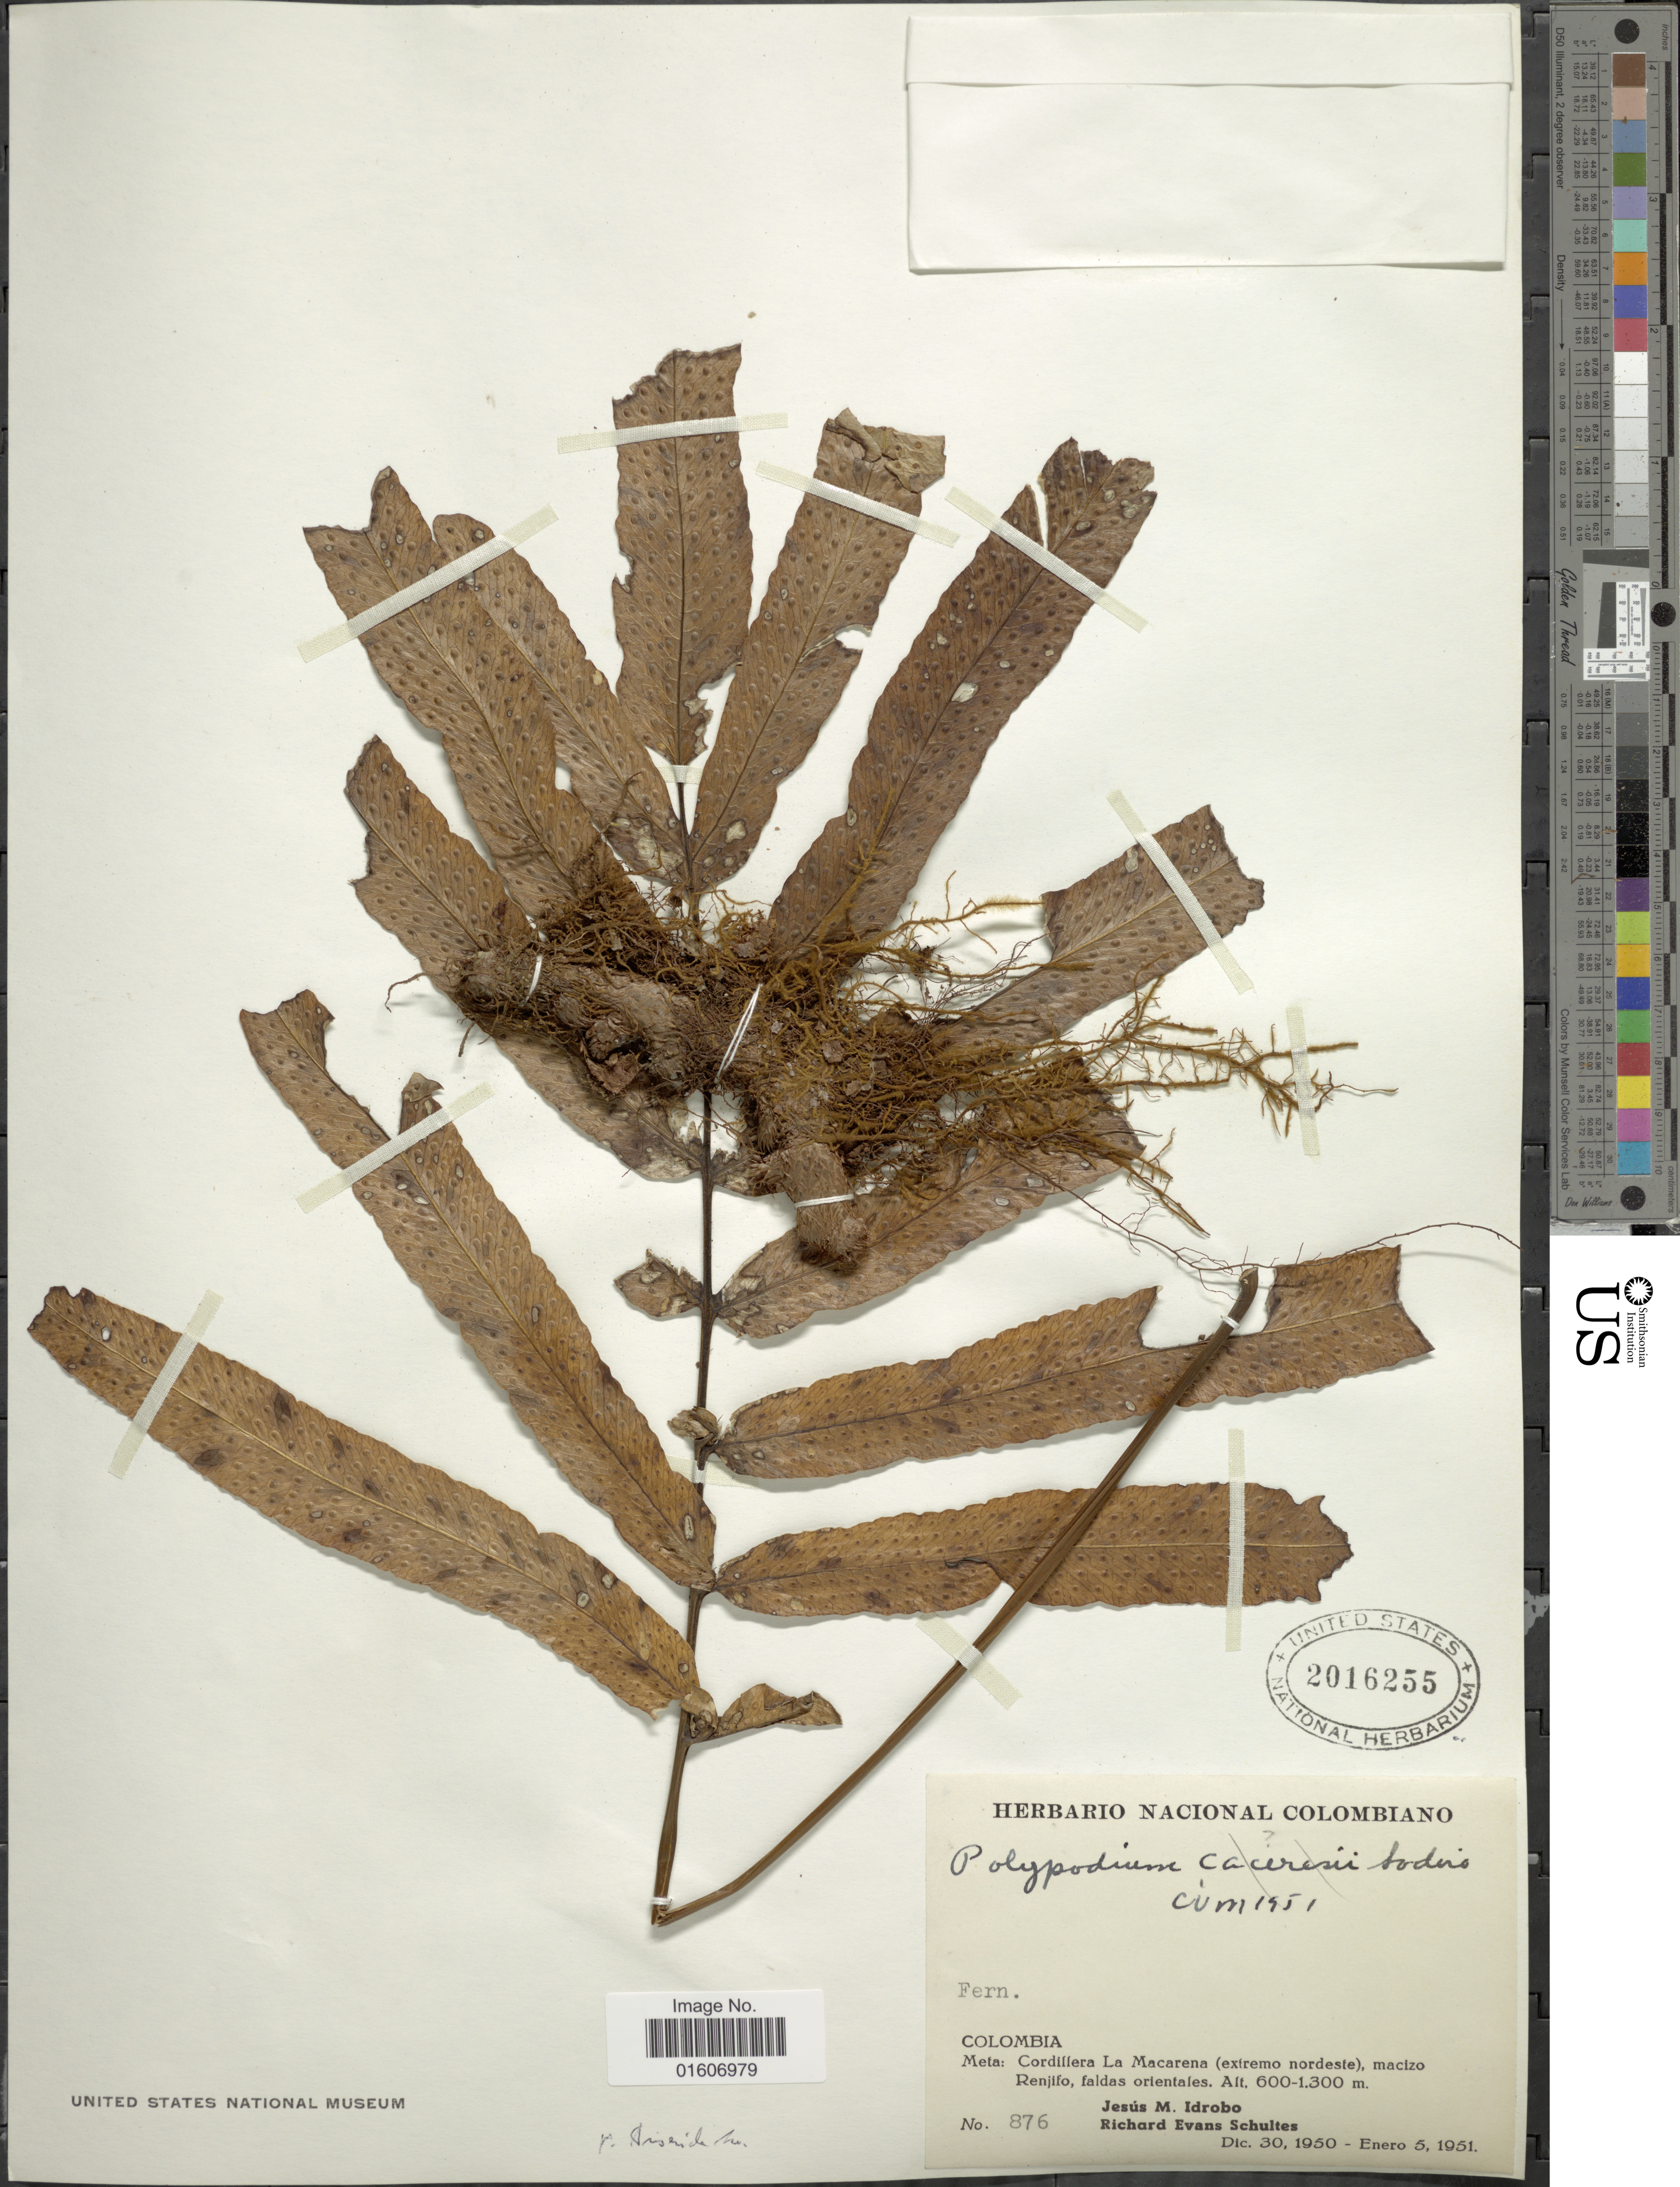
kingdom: Plantae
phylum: Tracheophyta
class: Polypodiopsida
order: Polypodiales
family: Polypodiaceae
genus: Serpocaulon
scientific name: Serpocaulon triseriale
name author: (Sw.) A.R. Sm.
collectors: J. M. Idrobo & R. E. Schultes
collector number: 876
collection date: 1950-12-30/1951-01-05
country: Colombia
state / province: Meta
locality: Cordillera La Macarena (extremo nordeste), macizo Rebjifo, faldas orientales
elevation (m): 600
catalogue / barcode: US 2016255